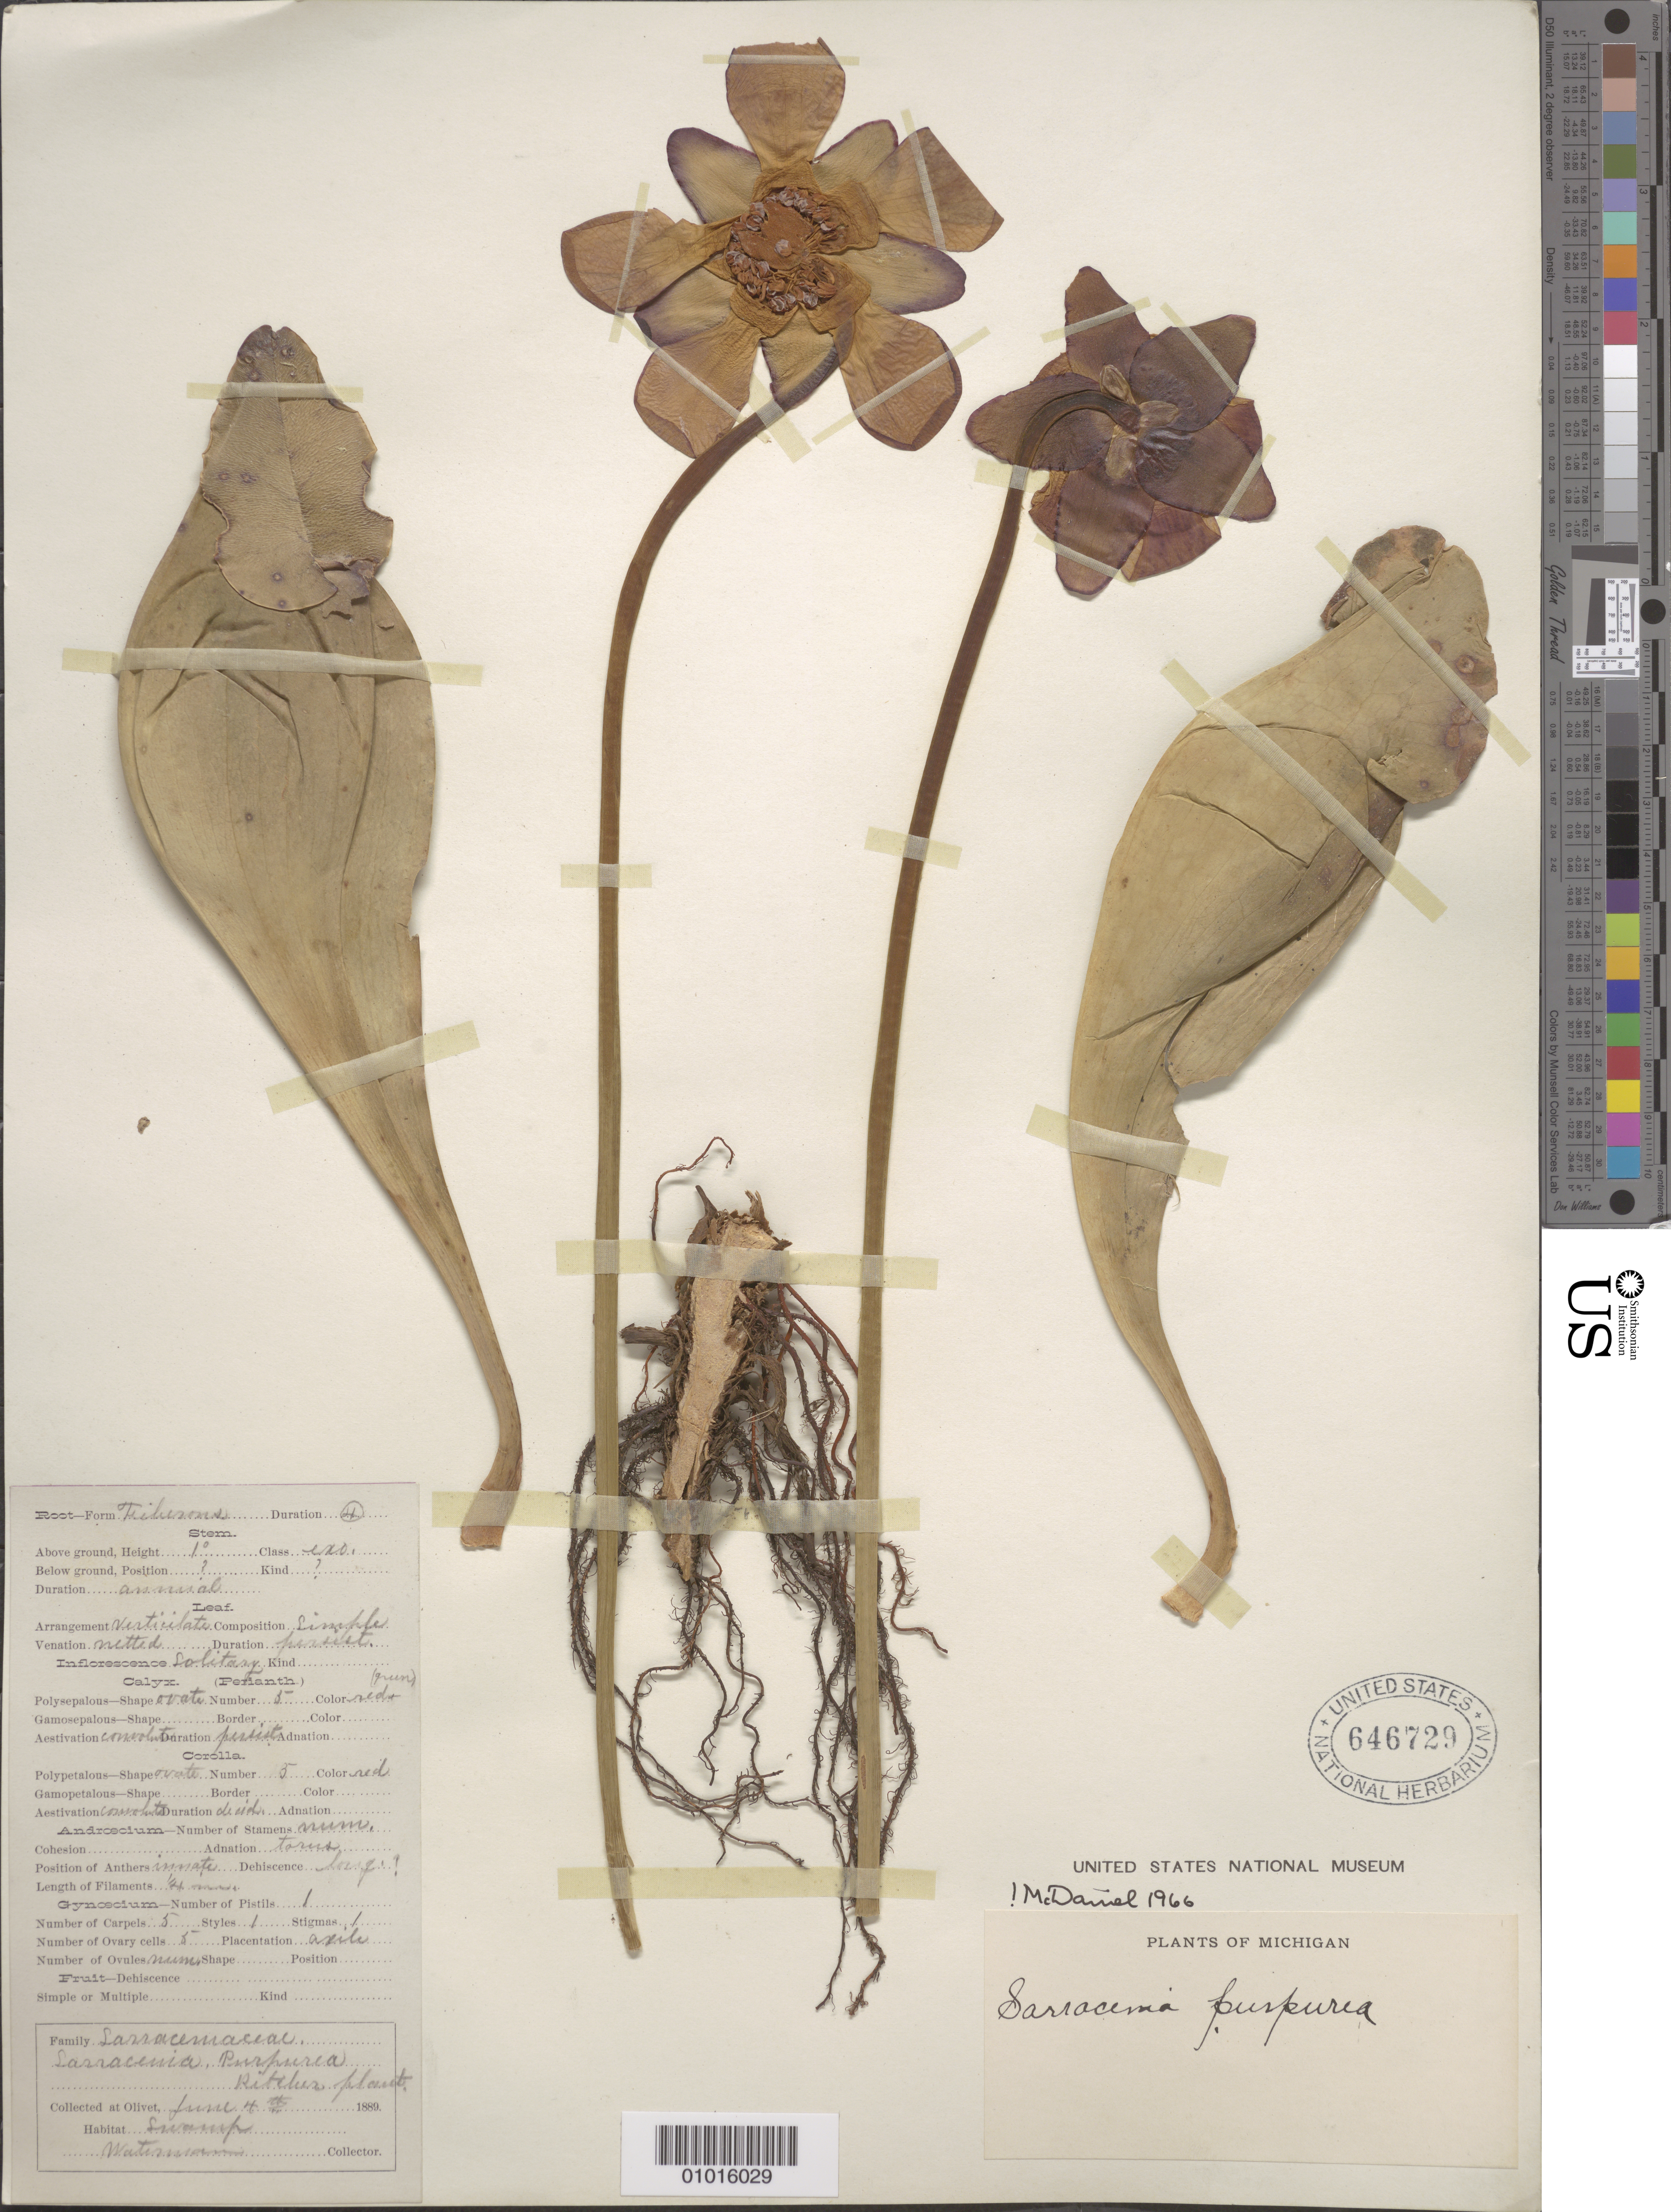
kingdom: Plantae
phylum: Tracheophyta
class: Magnoliopsida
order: Ericales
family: Sarraceniaceae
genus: Sarracenia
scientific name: Sarracenia purpurea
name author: L.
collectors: -. Waterman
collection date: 1889-06-04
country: United States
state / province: Michigan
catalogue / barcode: US 646729